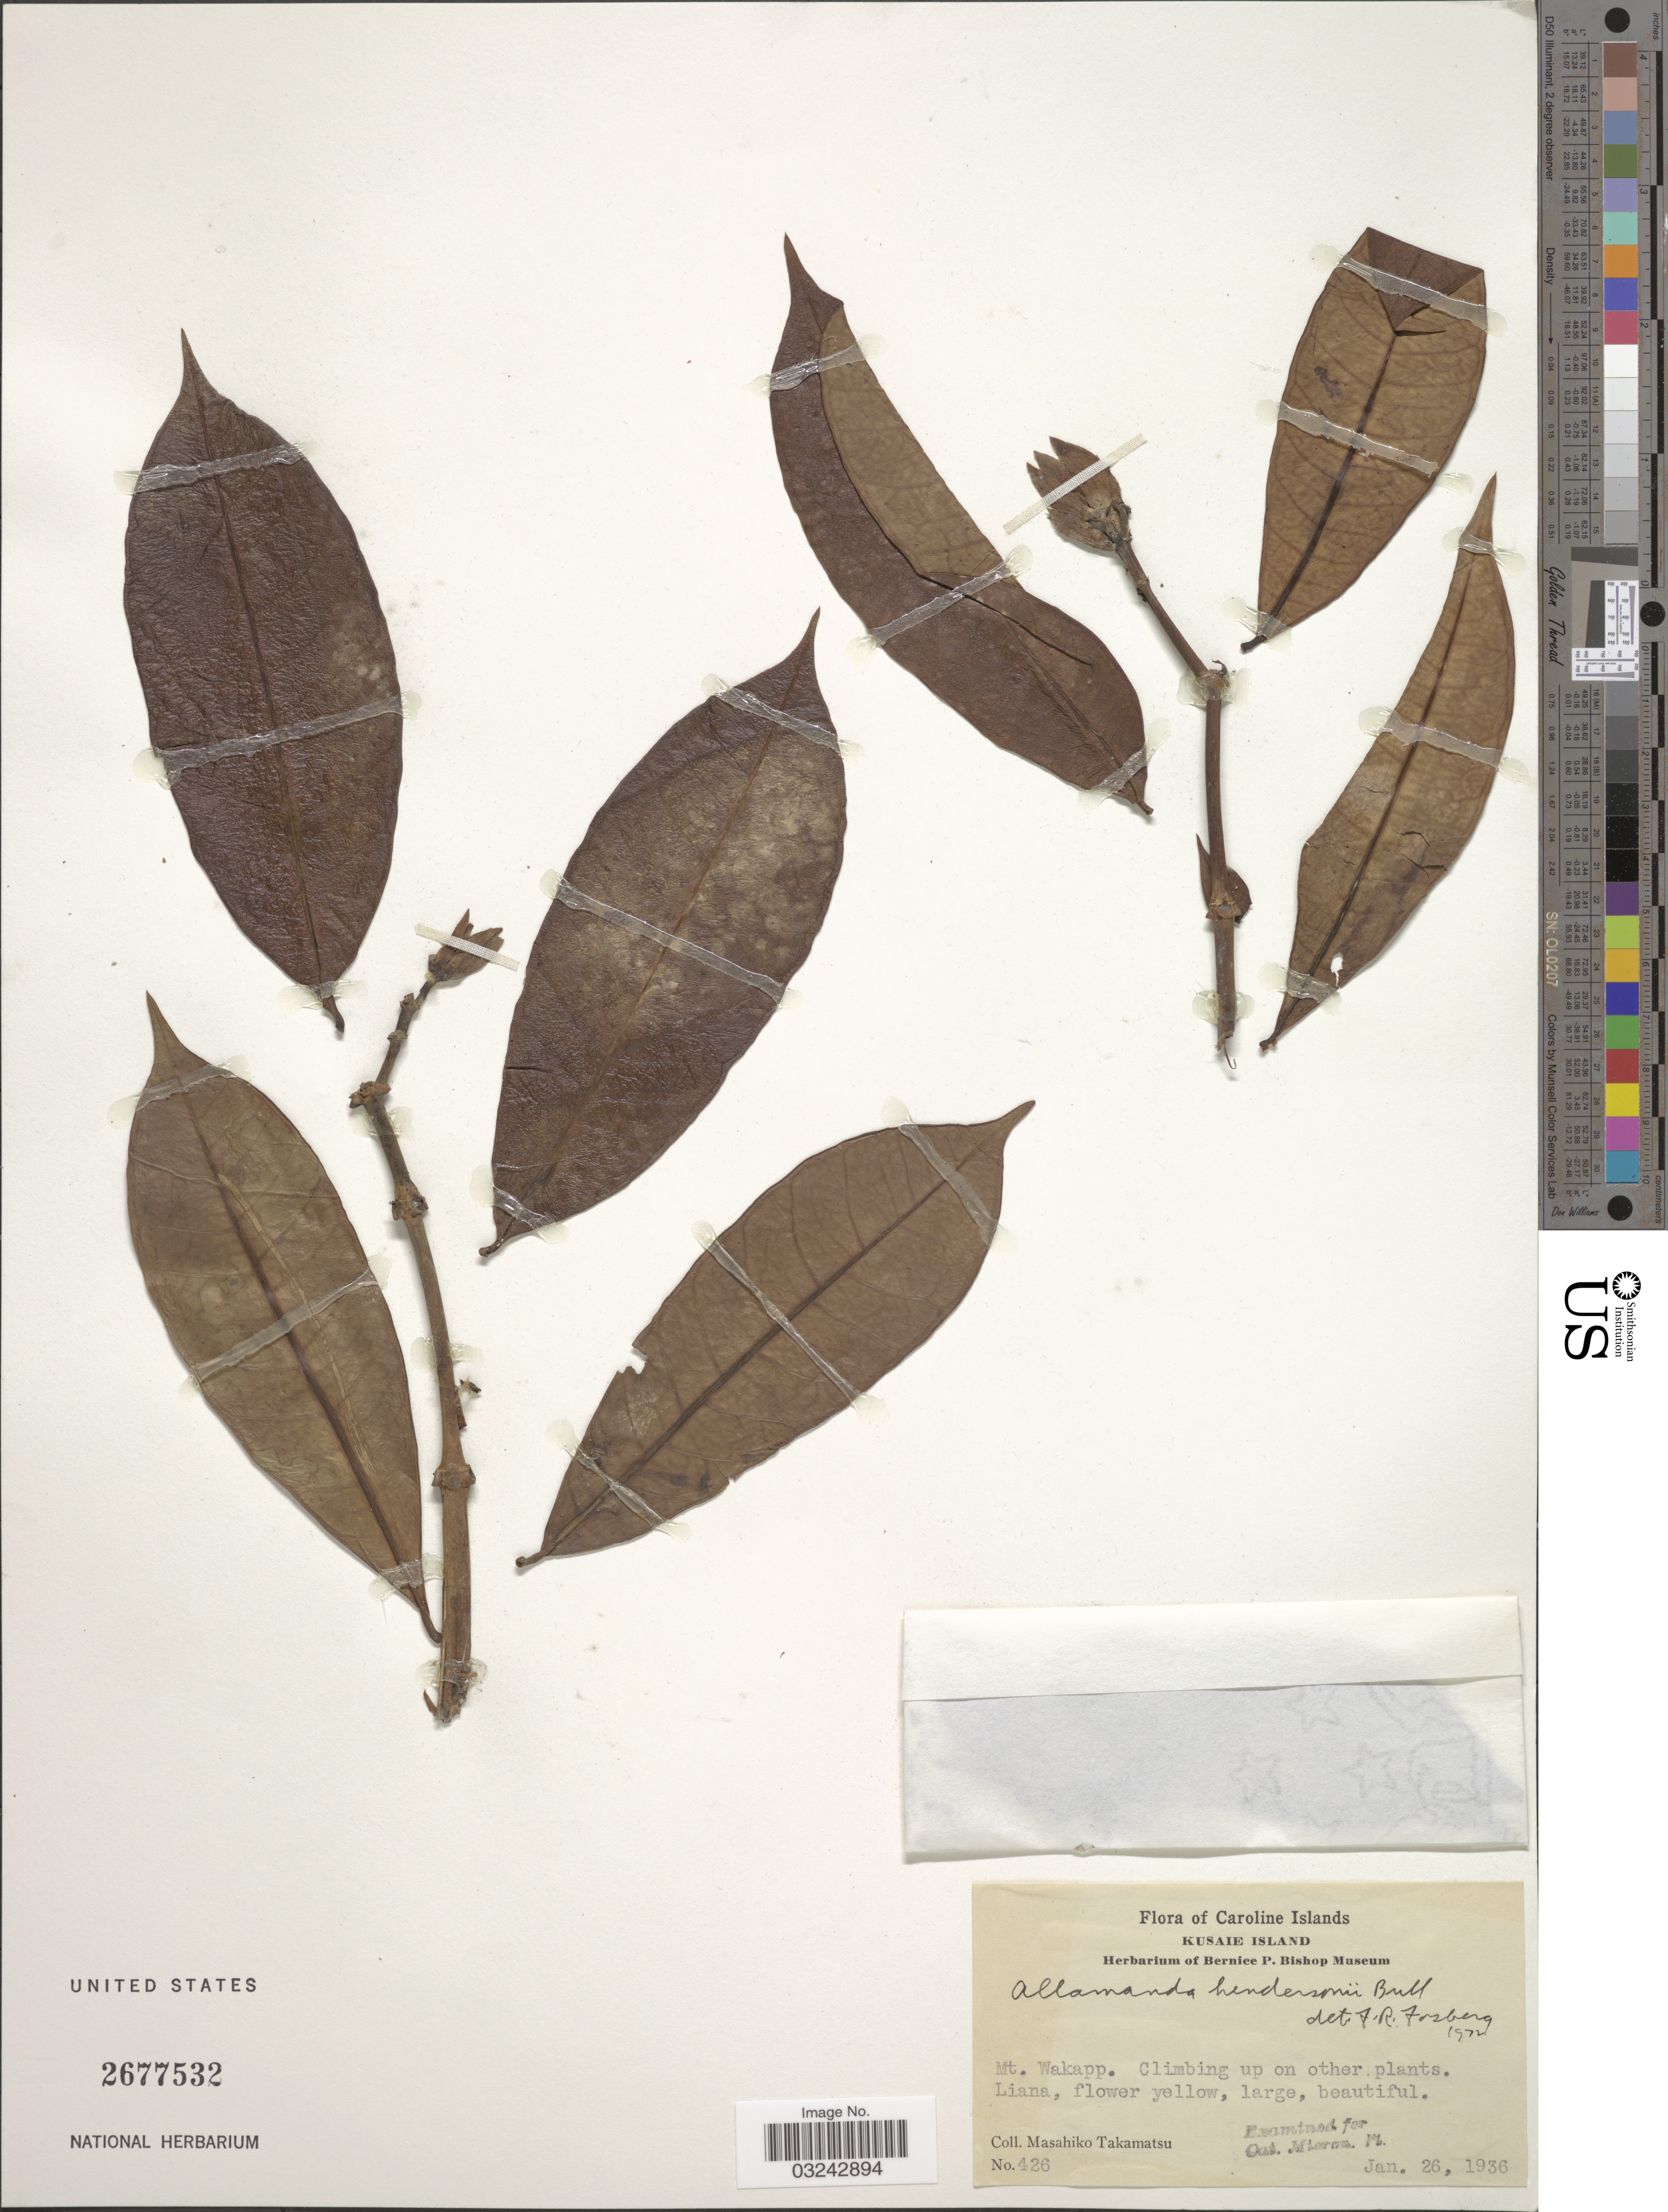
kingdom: Plantae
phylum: Tracheophyta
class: Magnoliopsida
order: Gentianales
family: Apocynaceae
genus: Allamanda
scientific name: Allamanda hendersonii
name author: W. Bull ex Dombrain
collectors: M. Takamatsu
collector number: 426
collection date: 1936-01-26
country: Micronesia, Federated States of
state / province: Kosrae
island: Kosrae [Kusaie]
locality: Caroline Islands, Kusaie Island.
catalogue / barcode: US 2677532